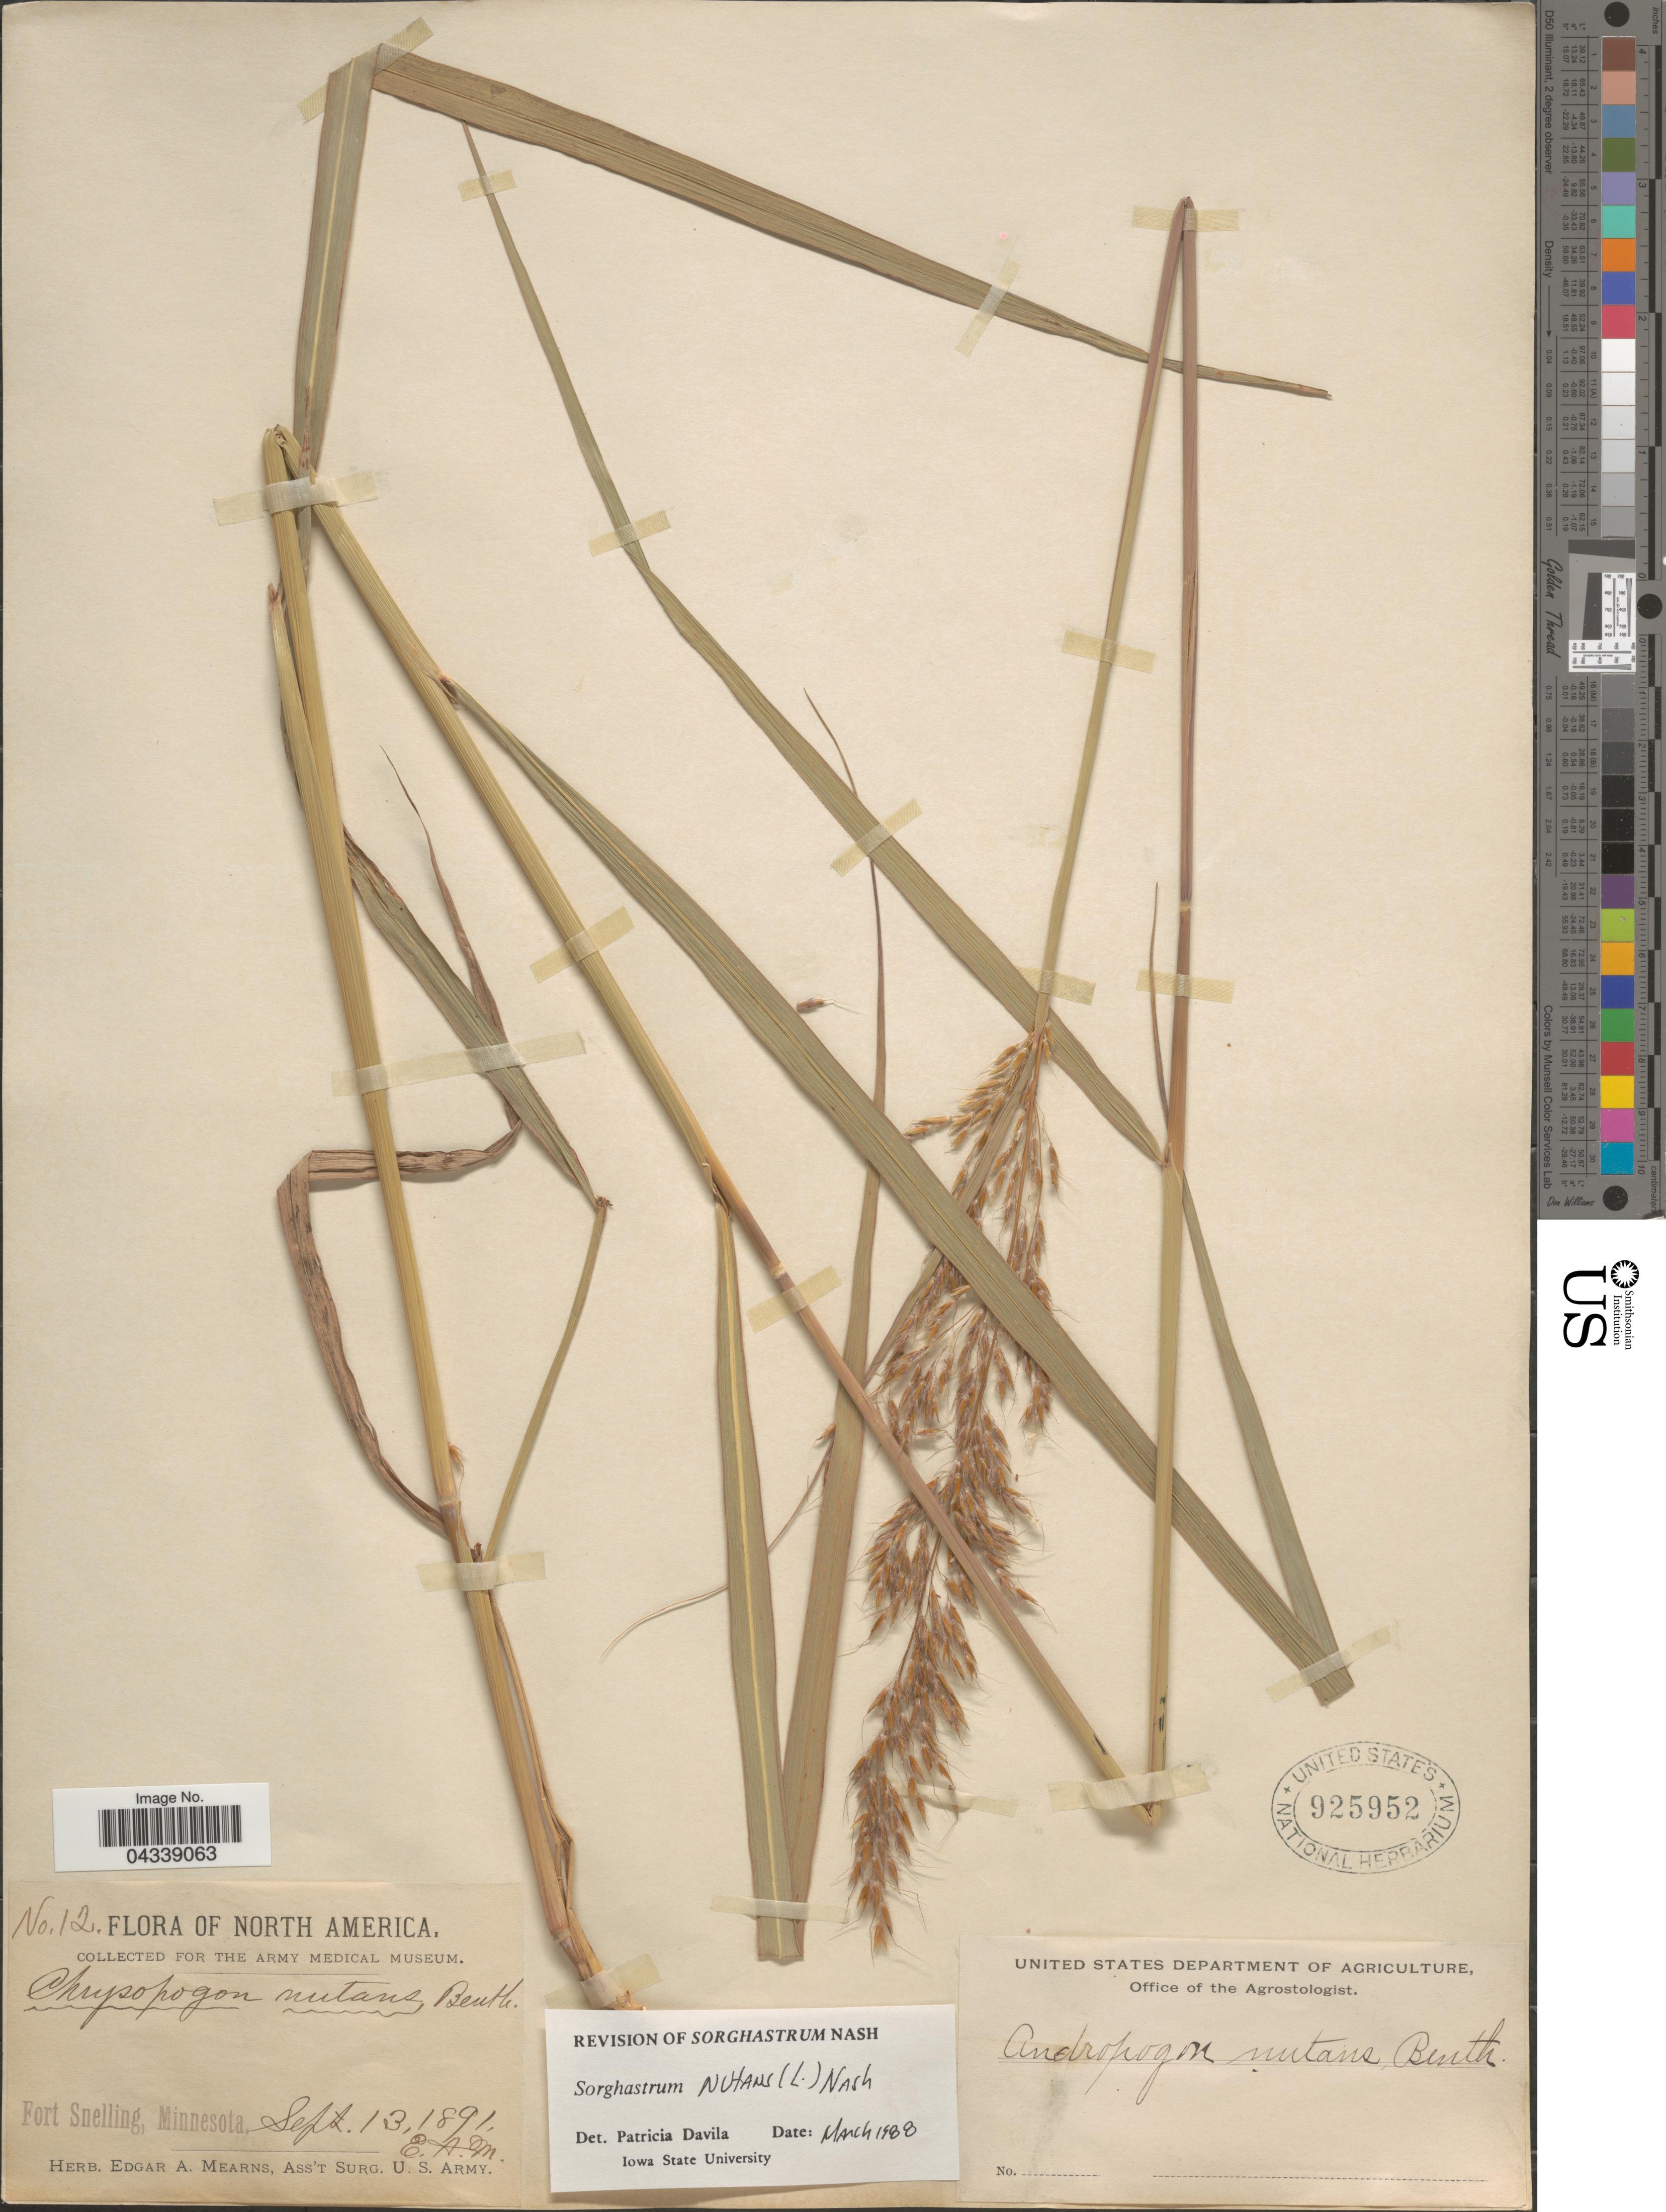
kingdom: Plantae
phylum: Tracheophyta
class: Liliopsida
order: Poales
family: Poaceae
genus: Sorghastrum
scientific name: Sorghastrum nutans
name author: (L.) Nash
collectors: E. A. Mearns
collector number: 12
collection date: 1891-09-13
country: United States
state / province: Minnesota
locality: Fort Snelling.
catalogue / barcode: US 925952